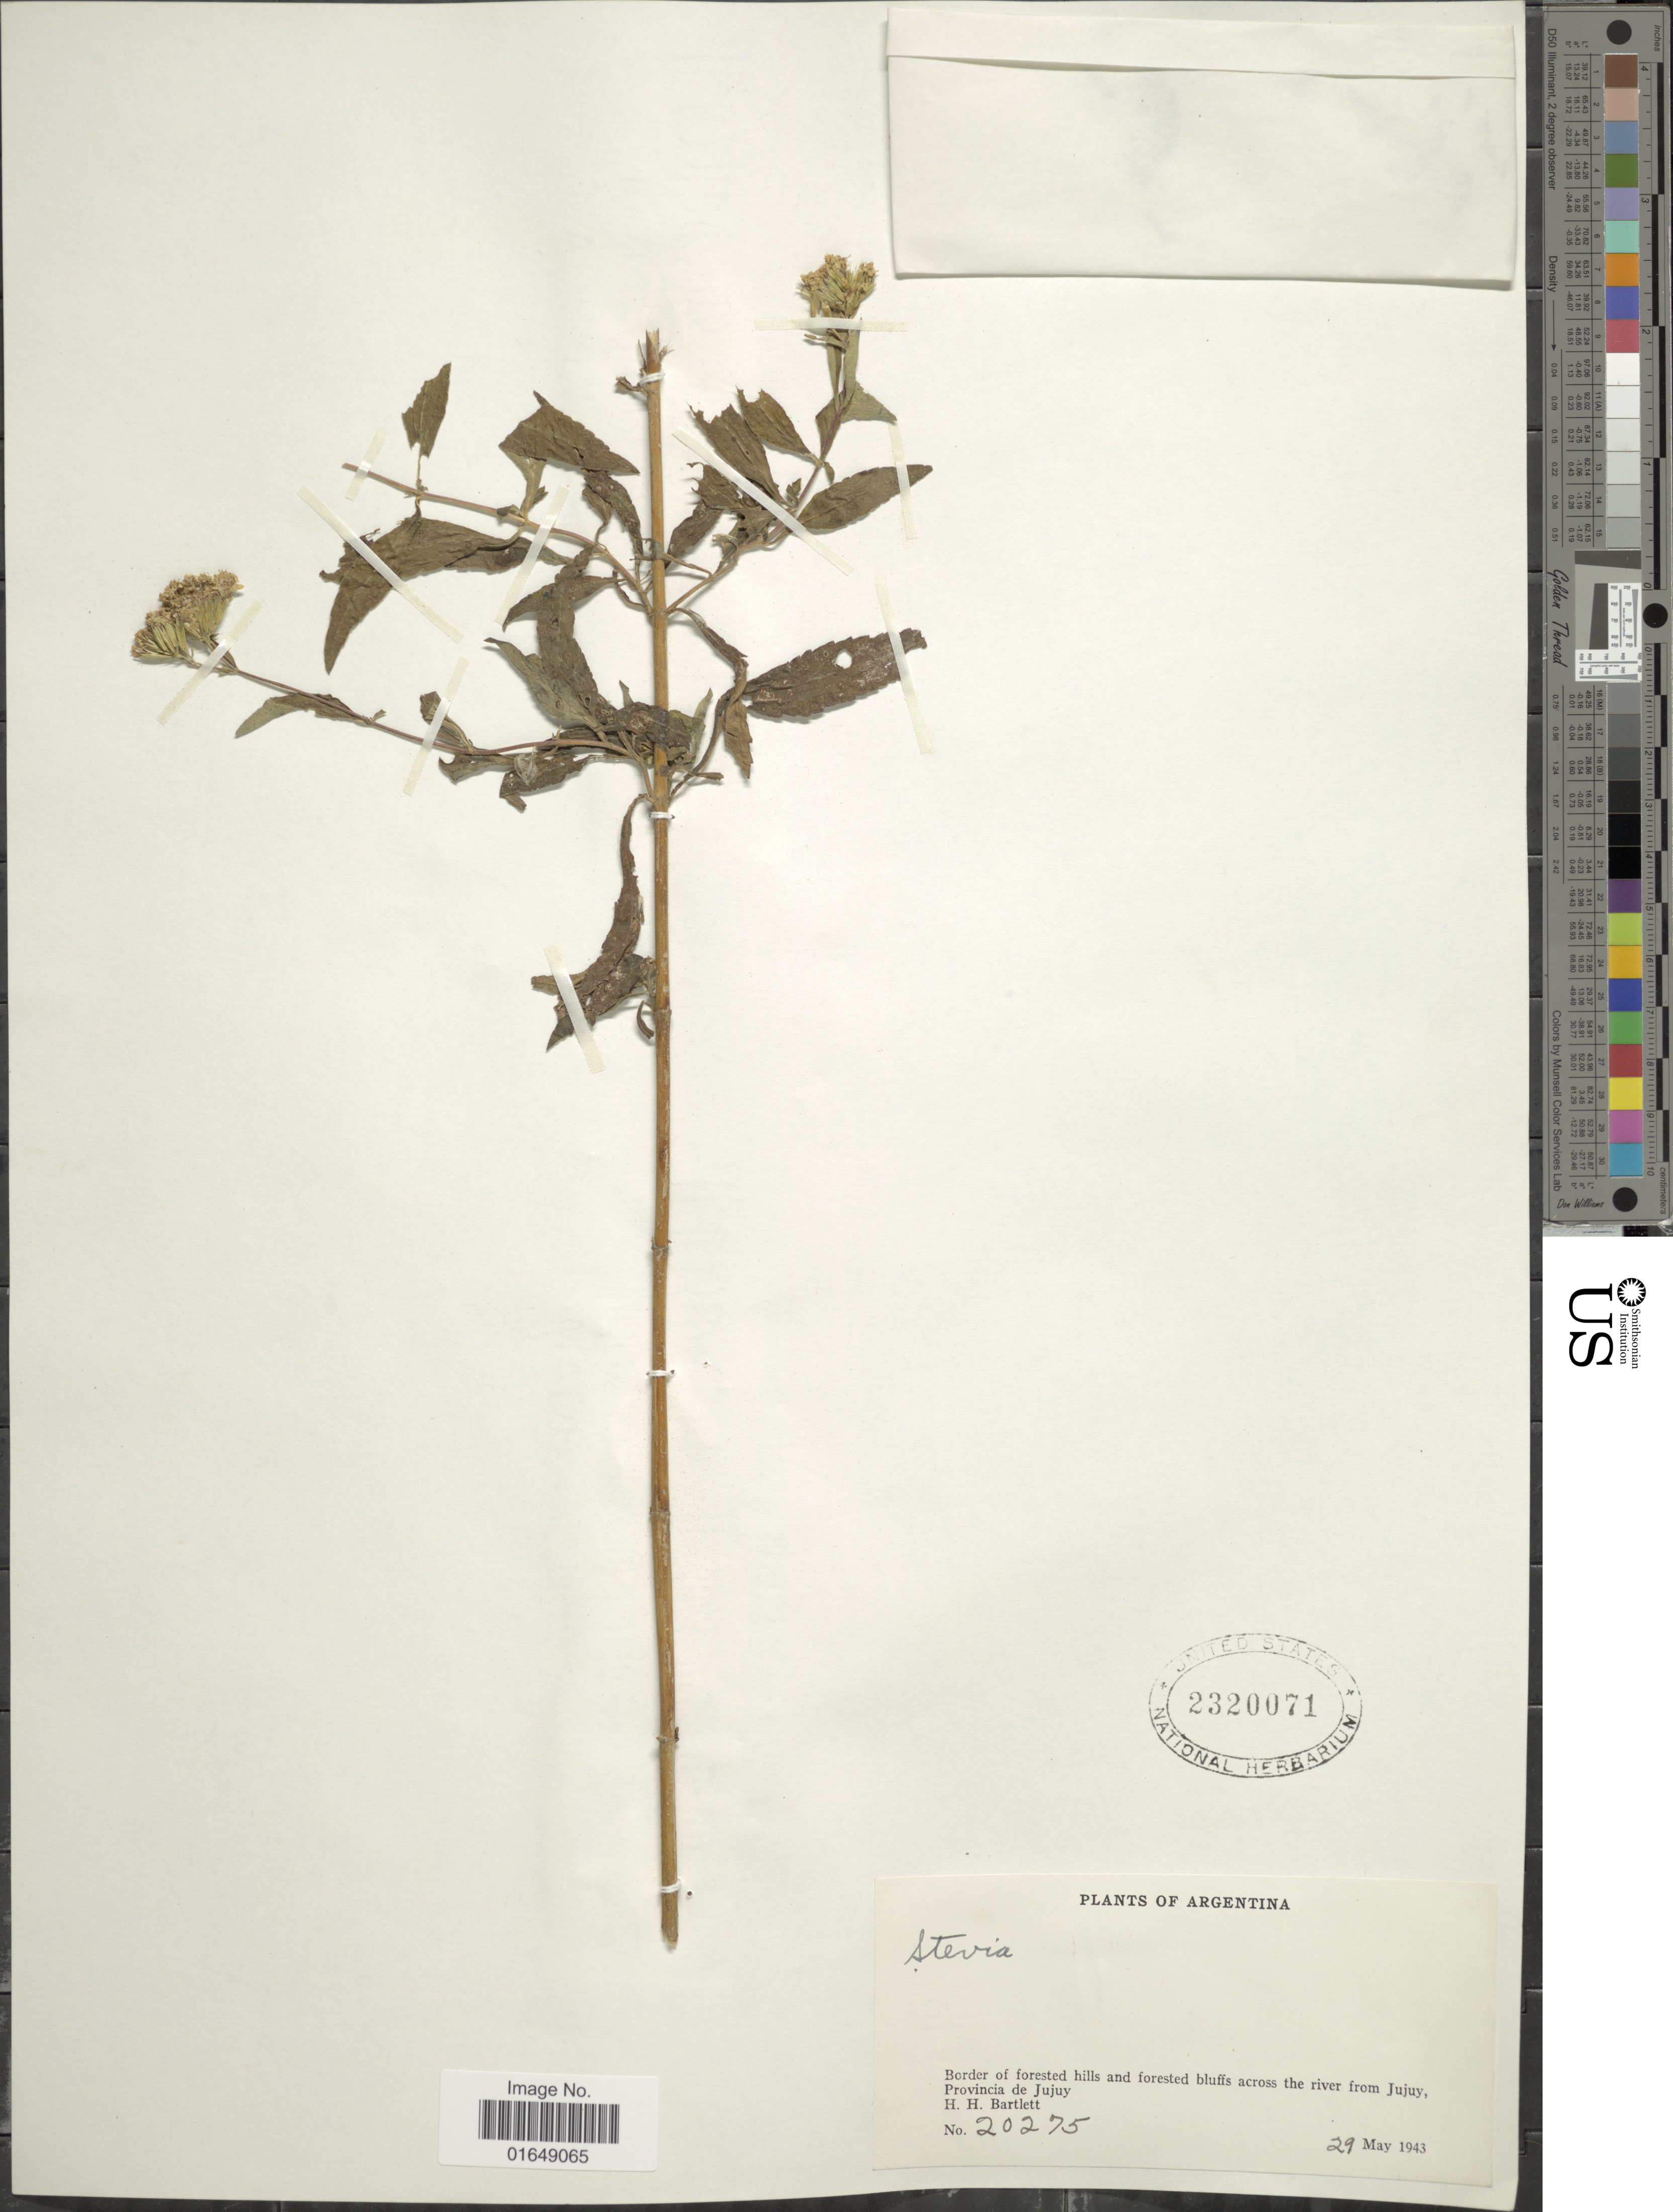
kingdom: Plantae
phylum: Tracheophyta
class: Magnoliopsida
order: Asterales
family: Asteraceae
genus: Stevia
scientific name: Stevia sp.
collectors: H. H. Bartlett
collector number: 20275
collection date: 1943-05-29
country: Argentina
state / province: Jujuy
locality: Border of forested hills and forested bluffs across the river from Jujuy.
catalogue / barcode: US 2320071